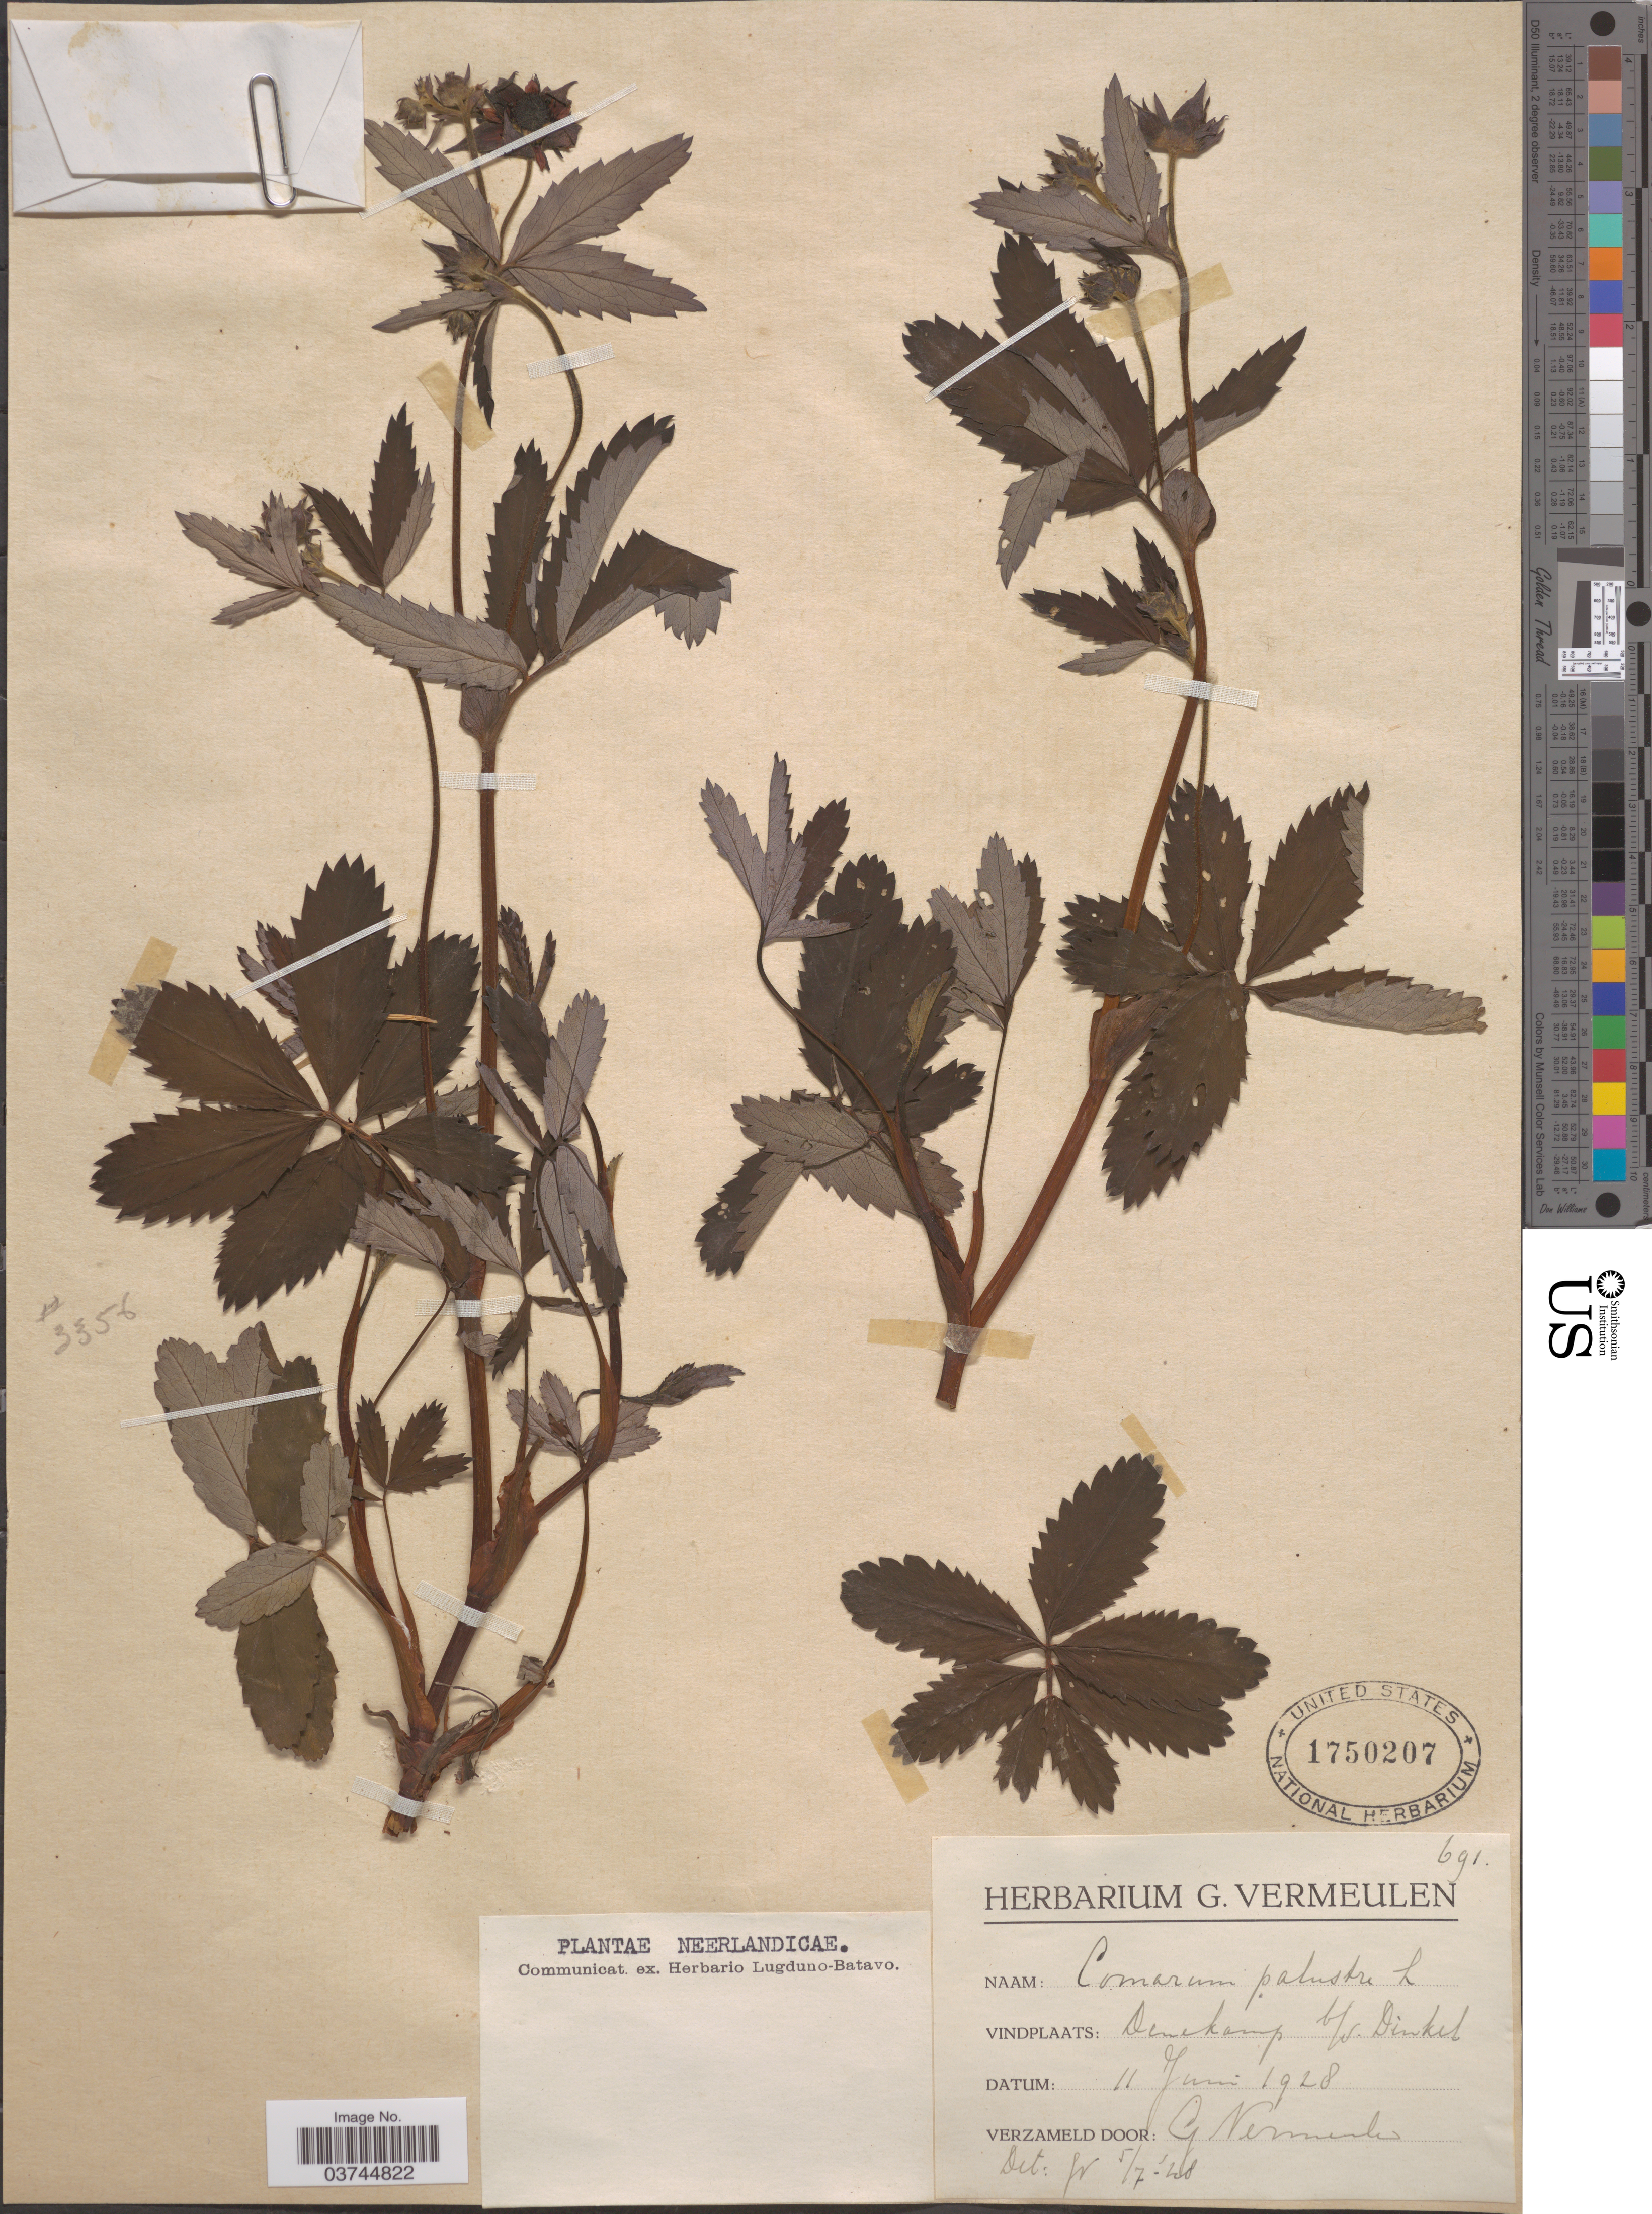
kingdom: Plantae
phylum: Tracheophyta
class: Magnoliopsida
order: Rosales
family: Rosaceae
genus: Comarum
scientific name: Comarum palustre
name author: L.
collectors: G. Vermeulen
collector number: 691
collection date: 1928-06-11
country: Netherlands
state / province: Overijssel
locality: Neerlandicae. Denekamp b/d Dinkel.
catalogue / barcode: US 1750207